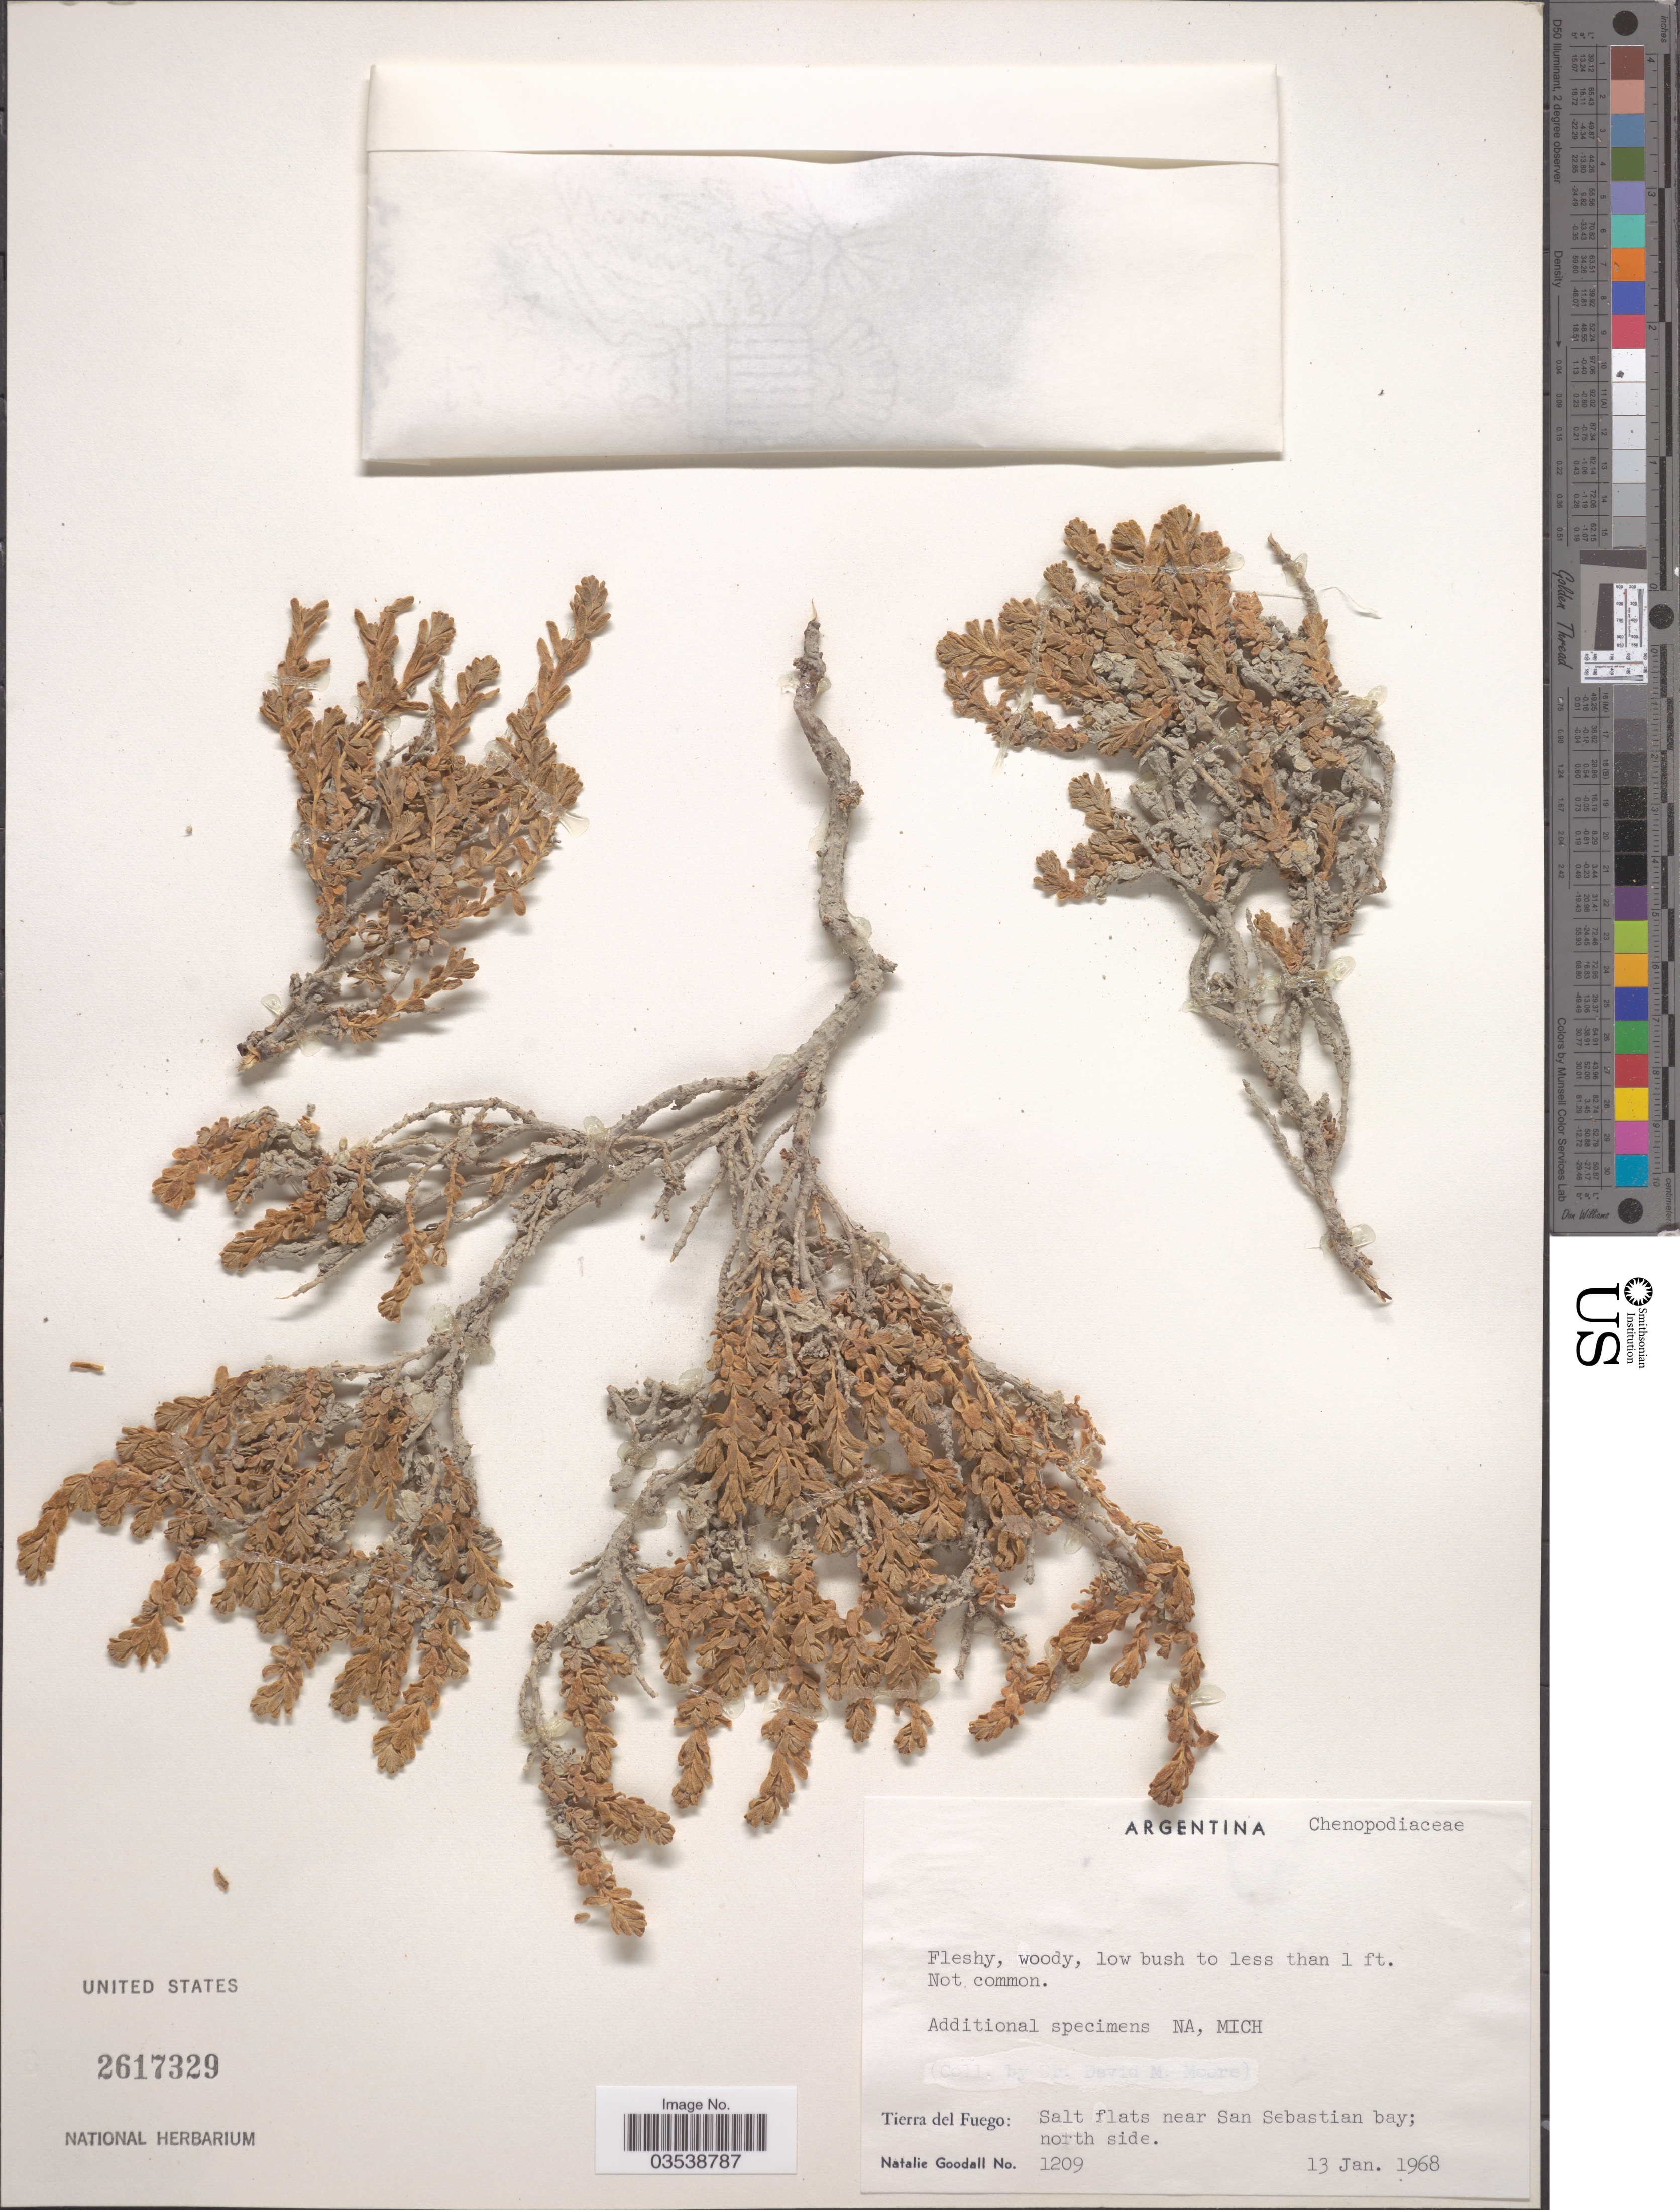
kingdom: Plantae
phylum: Tracheophyta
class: Magnoliopsida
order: Caryophyllales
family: Amaranthaceae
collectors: N. Goodall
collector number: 1209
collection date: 1968-01-13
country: Argentina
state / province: Tierra del Fuego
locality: Salt flats near San Sebastian bay; north side.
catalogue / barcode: US 2617329